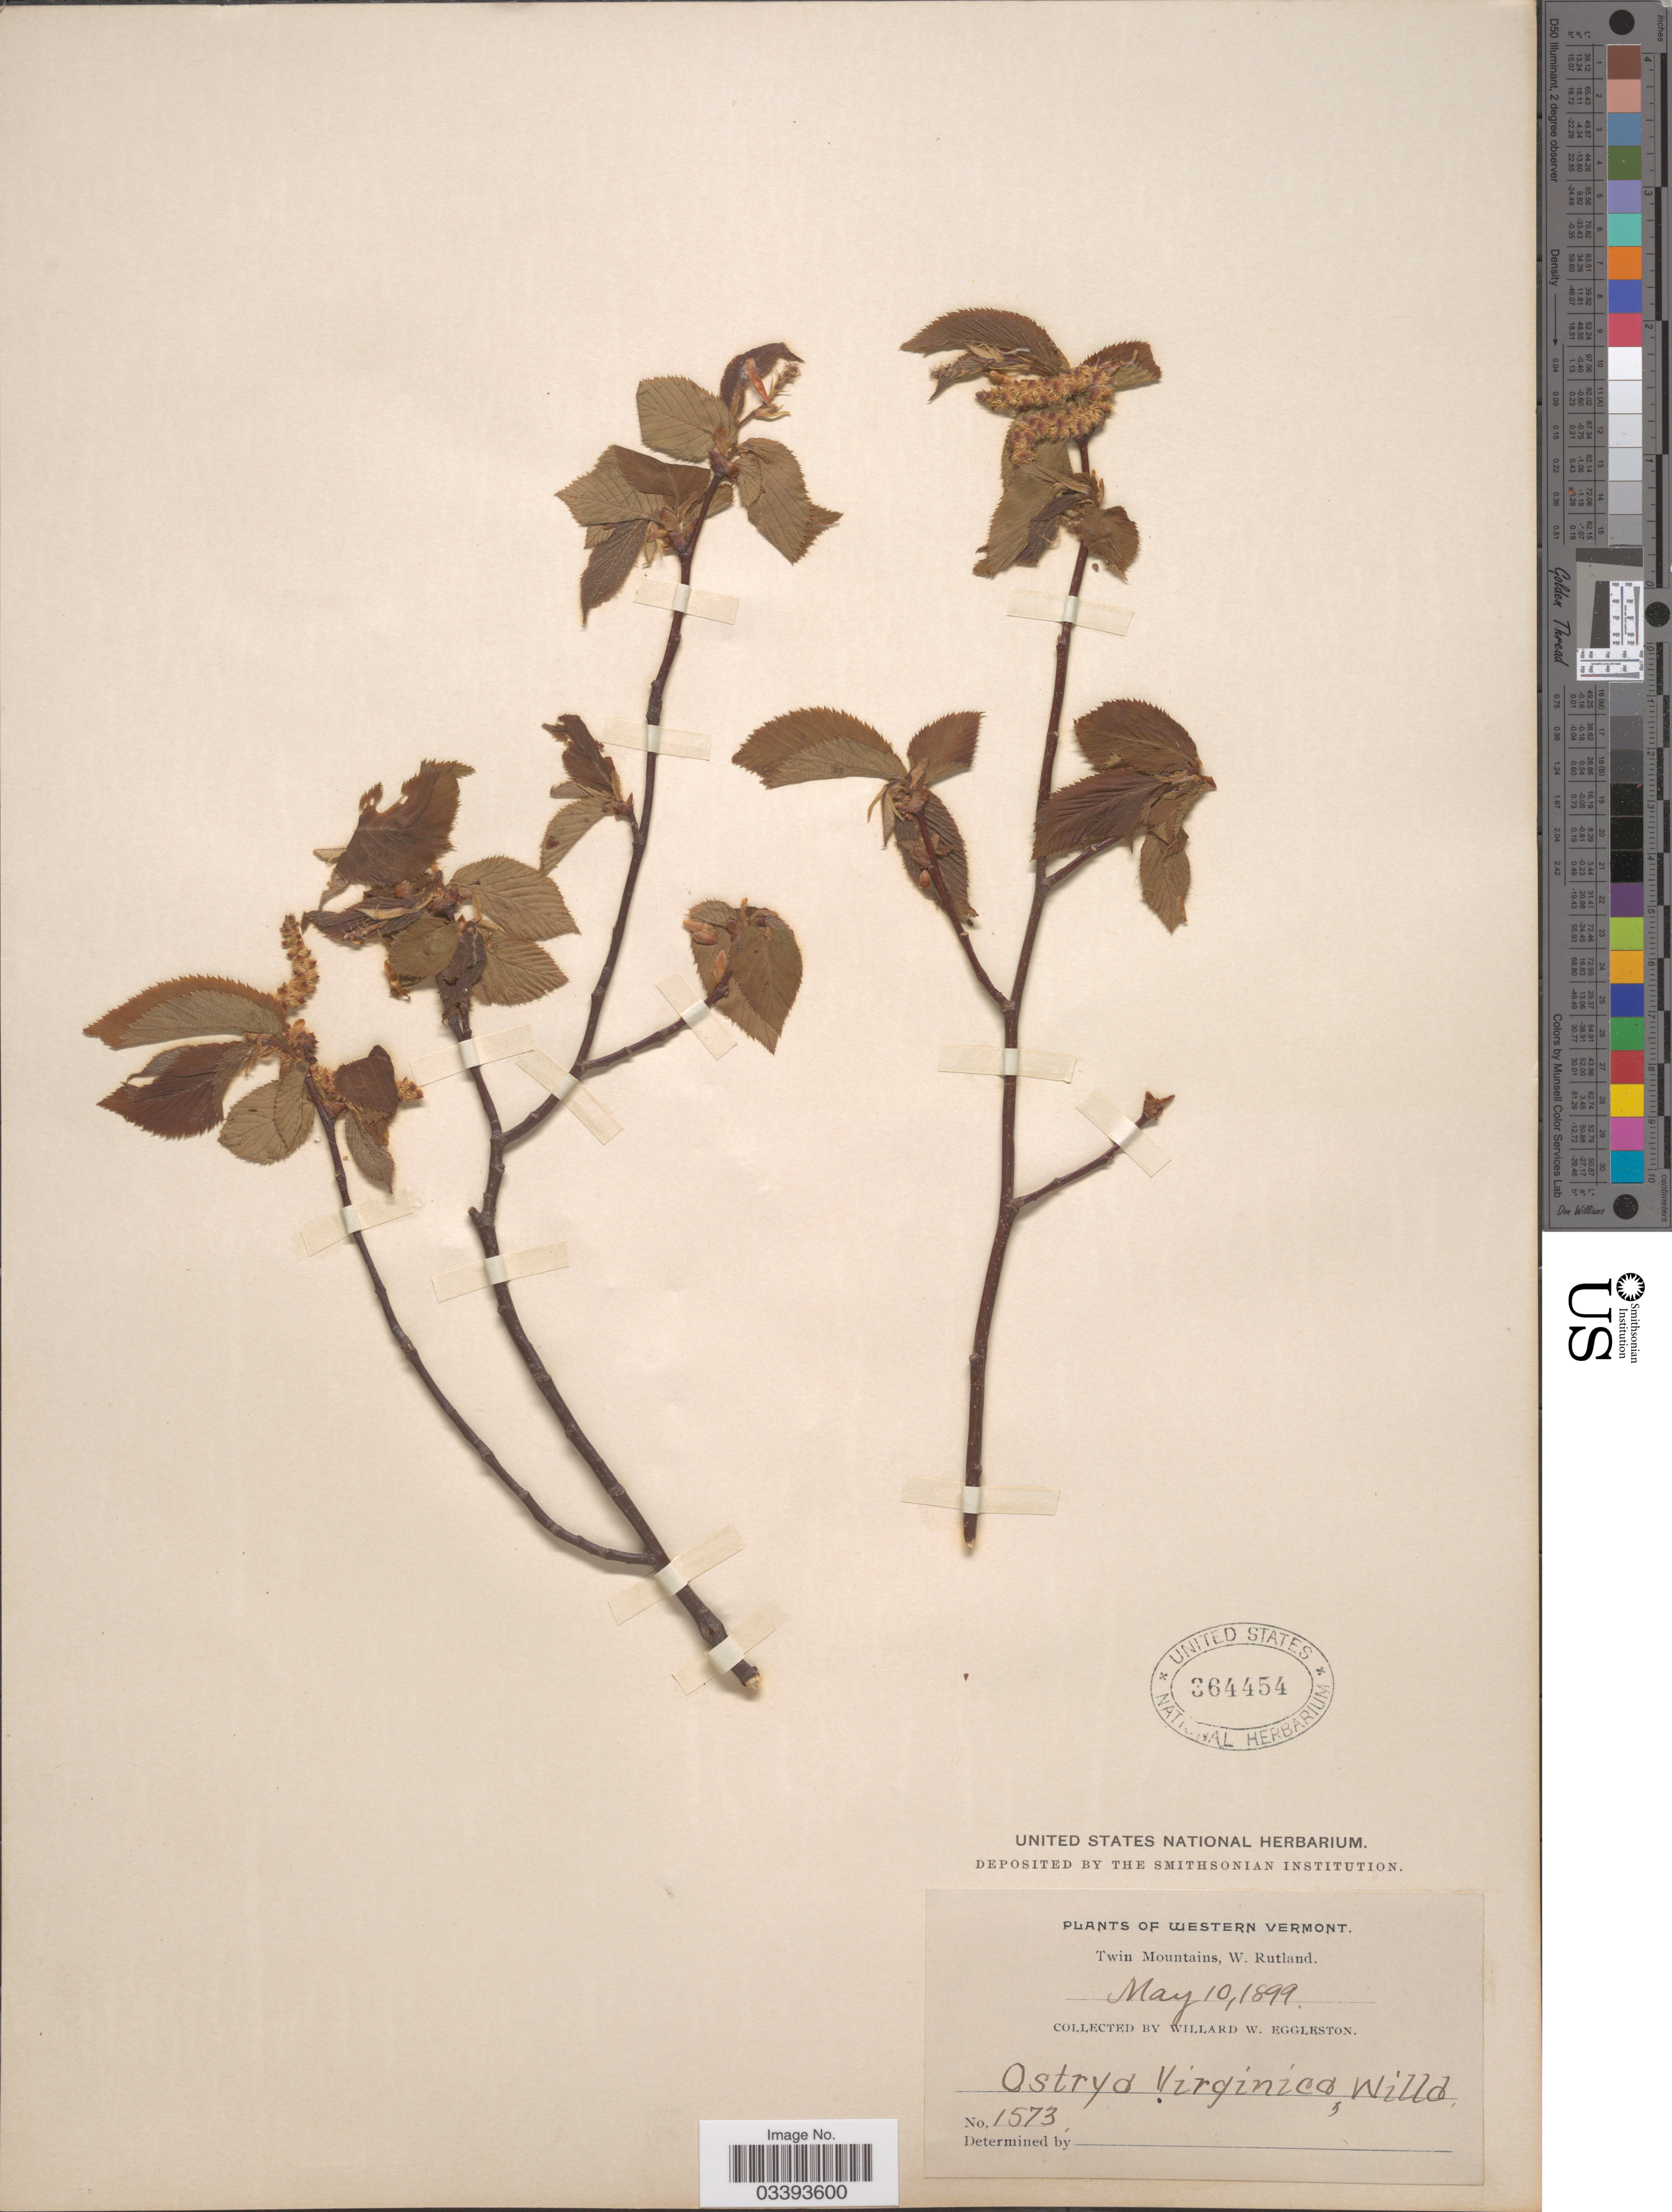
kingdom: Plantae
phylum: Tracheophyta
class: Magnoliopsida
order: Fagales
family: Betulaceae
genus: Ostrya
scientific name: Ostrya virginiana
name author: (Mill.) K. Koch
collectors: W. W. Eggleston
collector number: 1573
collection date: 1899-05-10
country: United States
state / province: Vermont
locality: Western Vermont. Twin Mountains, W. Rutland.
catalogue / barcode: US 364454